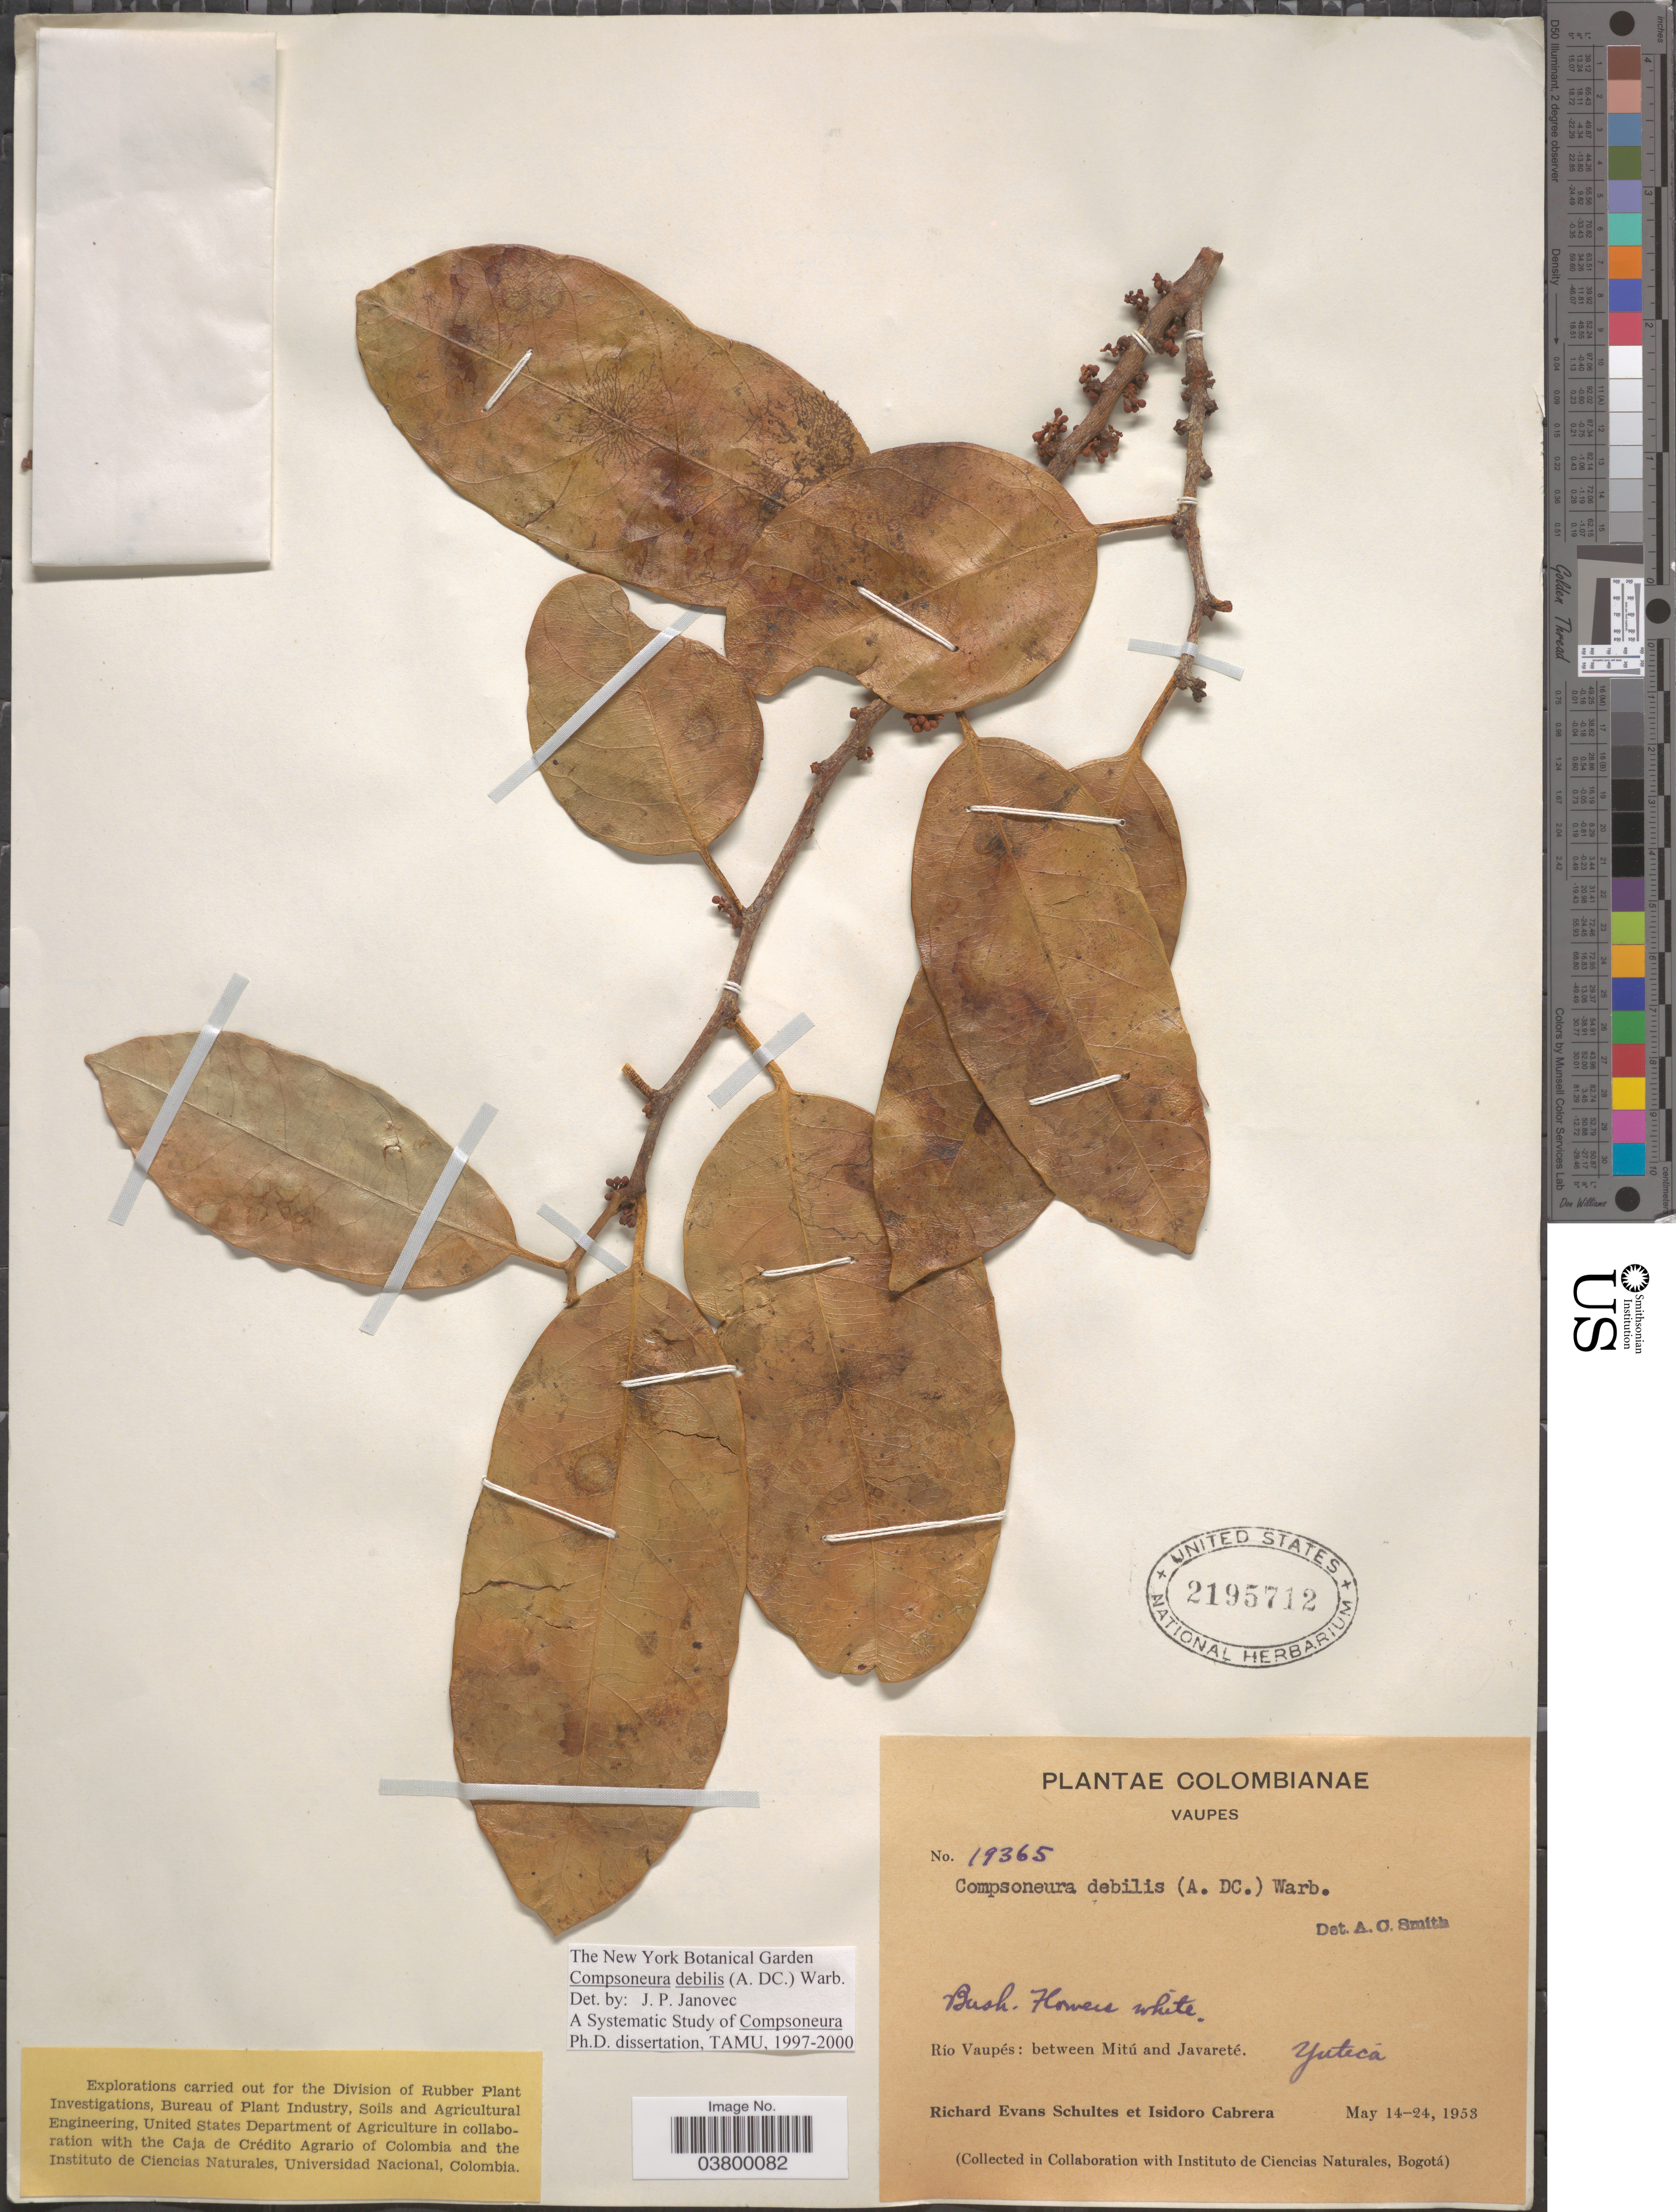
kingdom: Plantae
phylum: Tracheophyta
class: Magnoliopsida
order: Magnoliales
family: Myristicaceae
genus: Compsoneura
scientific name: Compsoneura debilis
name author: (Spruce ex A. DC.) Warb.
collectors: R. E. Schultes & I. Cabrera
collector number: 19365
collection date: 1953-05-14/1953-05-24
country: Colombia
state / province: Vaupés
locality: Río Vaupés: between Mitú and Javareté. Yuticá.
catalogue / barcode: US 2195712